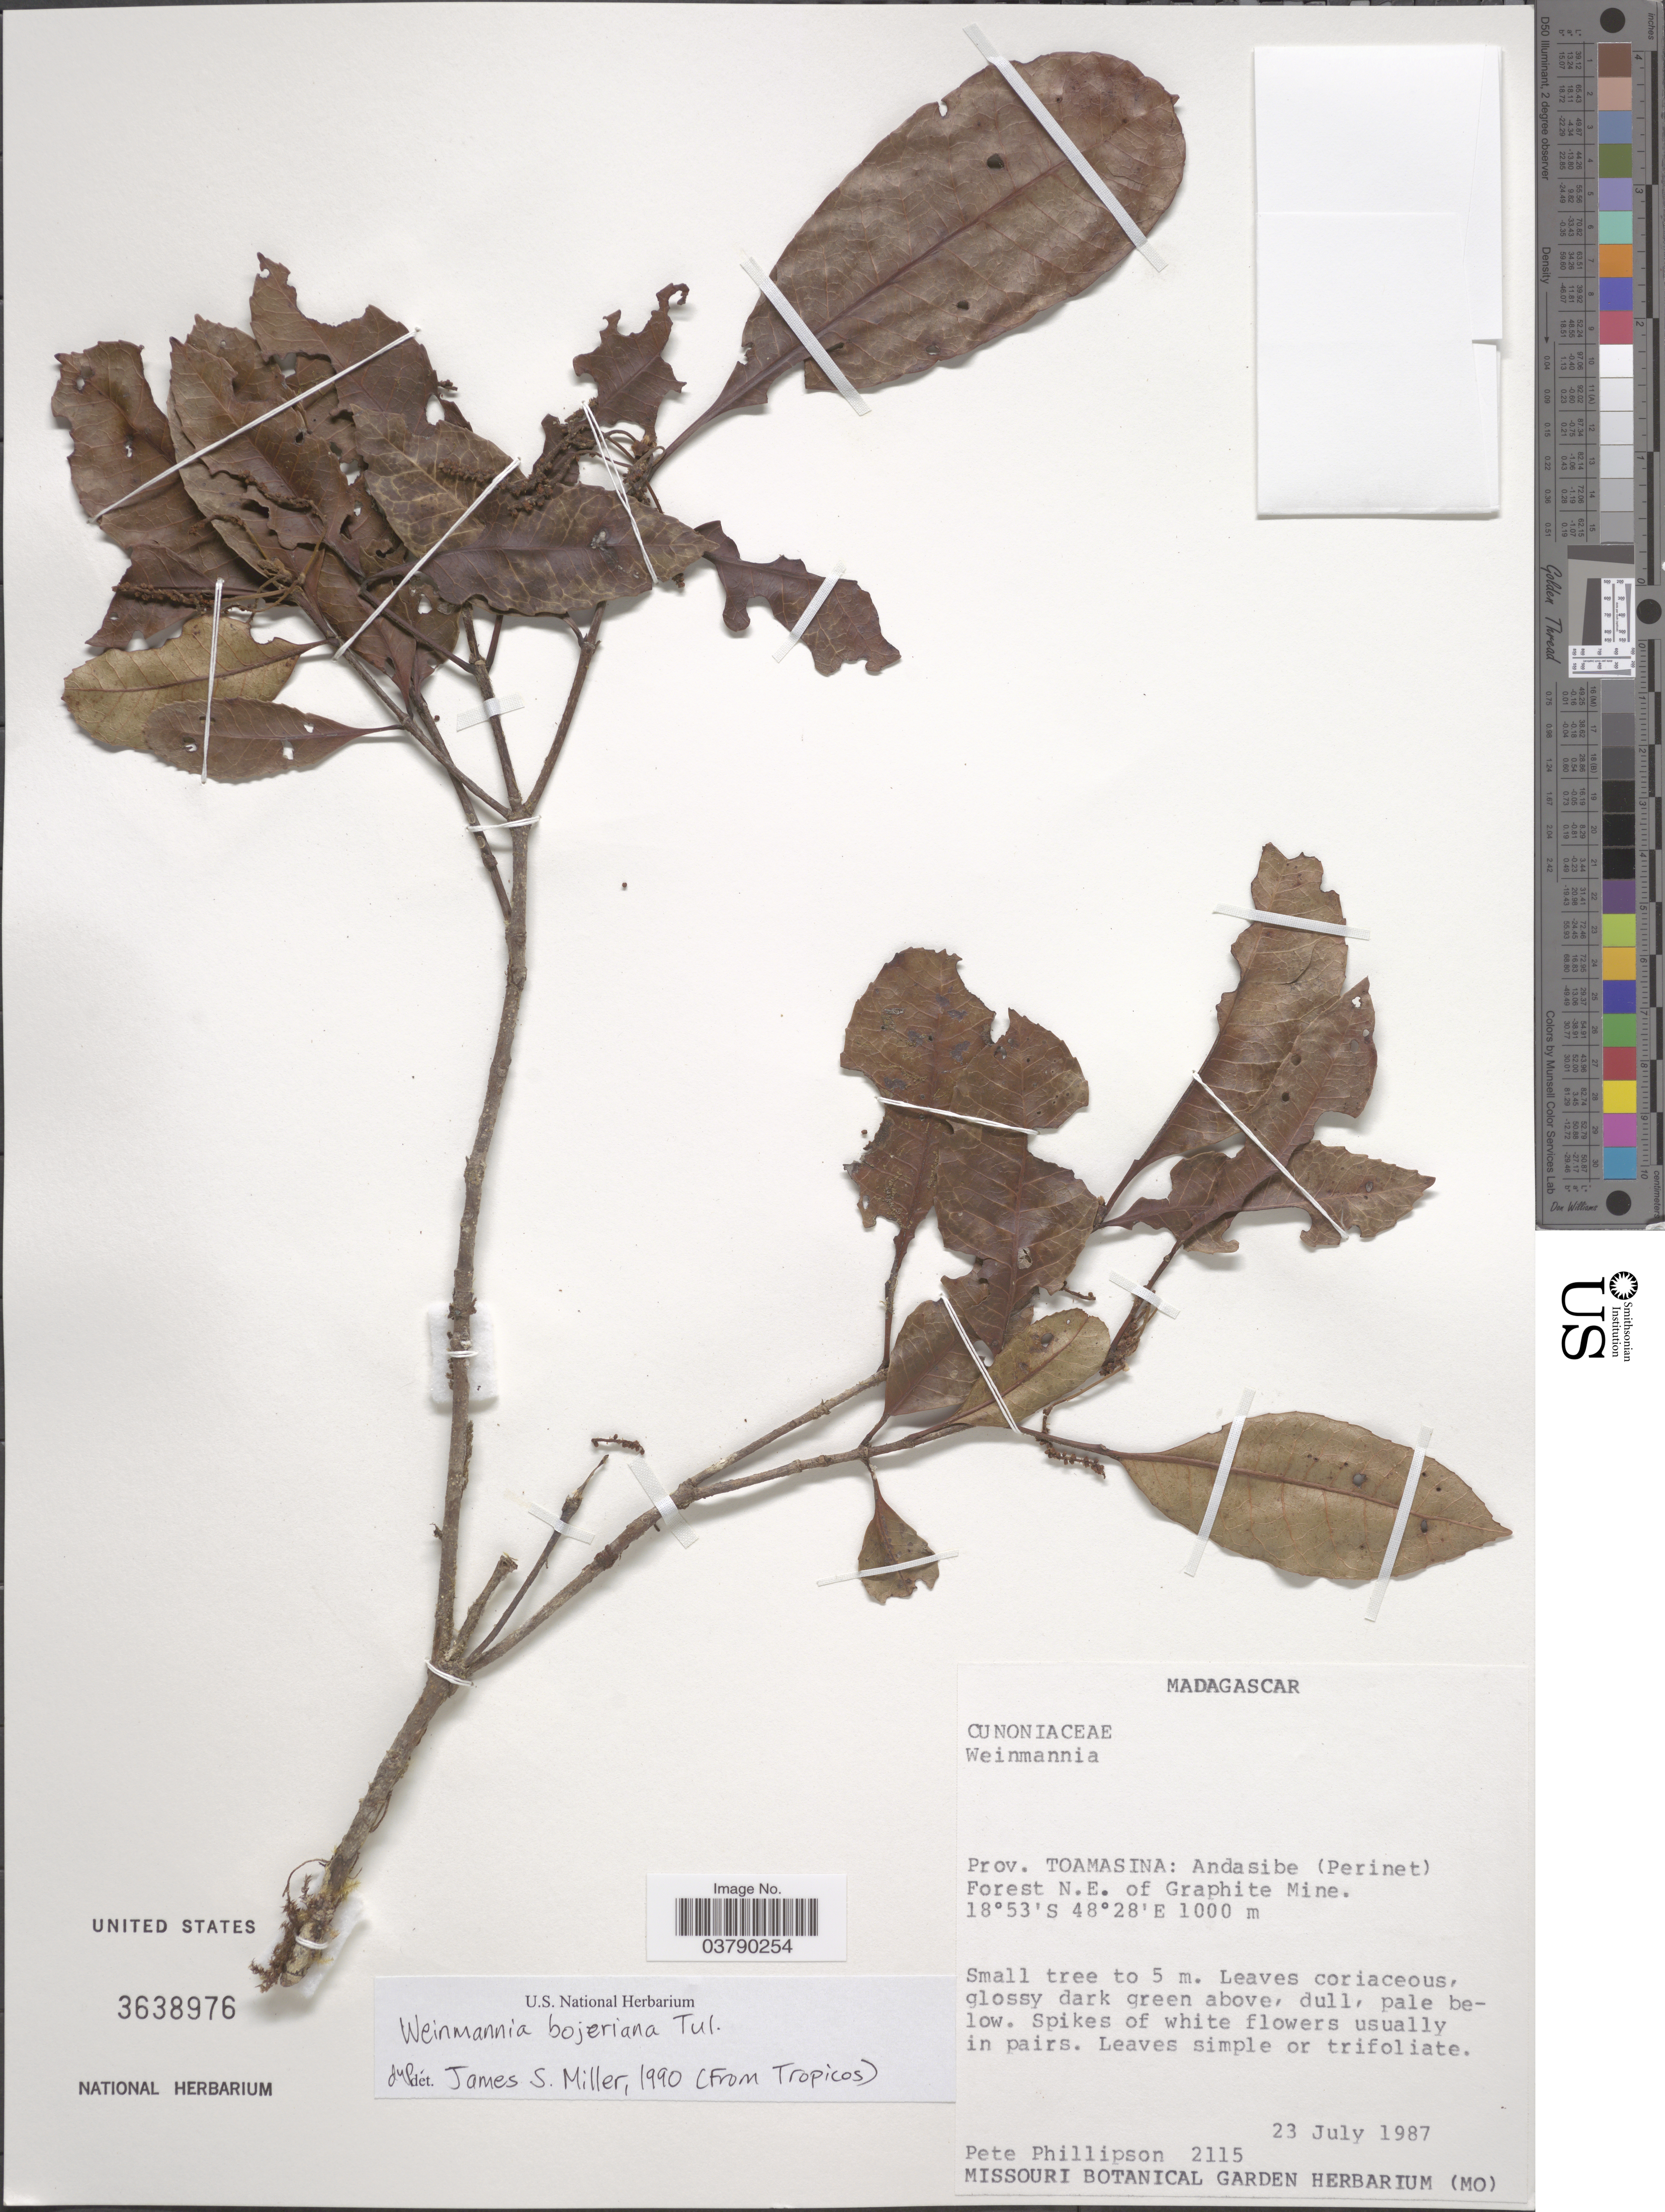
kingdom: Plantae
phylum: Tracheophyta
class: Magnoliopsida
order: Oxalidales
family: Cunoniaceae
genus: Pterophylla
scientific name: Pterophylla bojeriana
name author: (Tul.) J. Bradford & Z.S. Rogers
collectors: P. B. Phillipson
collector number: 2115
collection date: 1987-07-23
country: Madagascar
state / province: Alaotra Mangoro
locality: Andasibe (Perinet) Forest N.E. of Graphite Mine.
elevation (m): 1000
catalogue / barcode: US 3638976